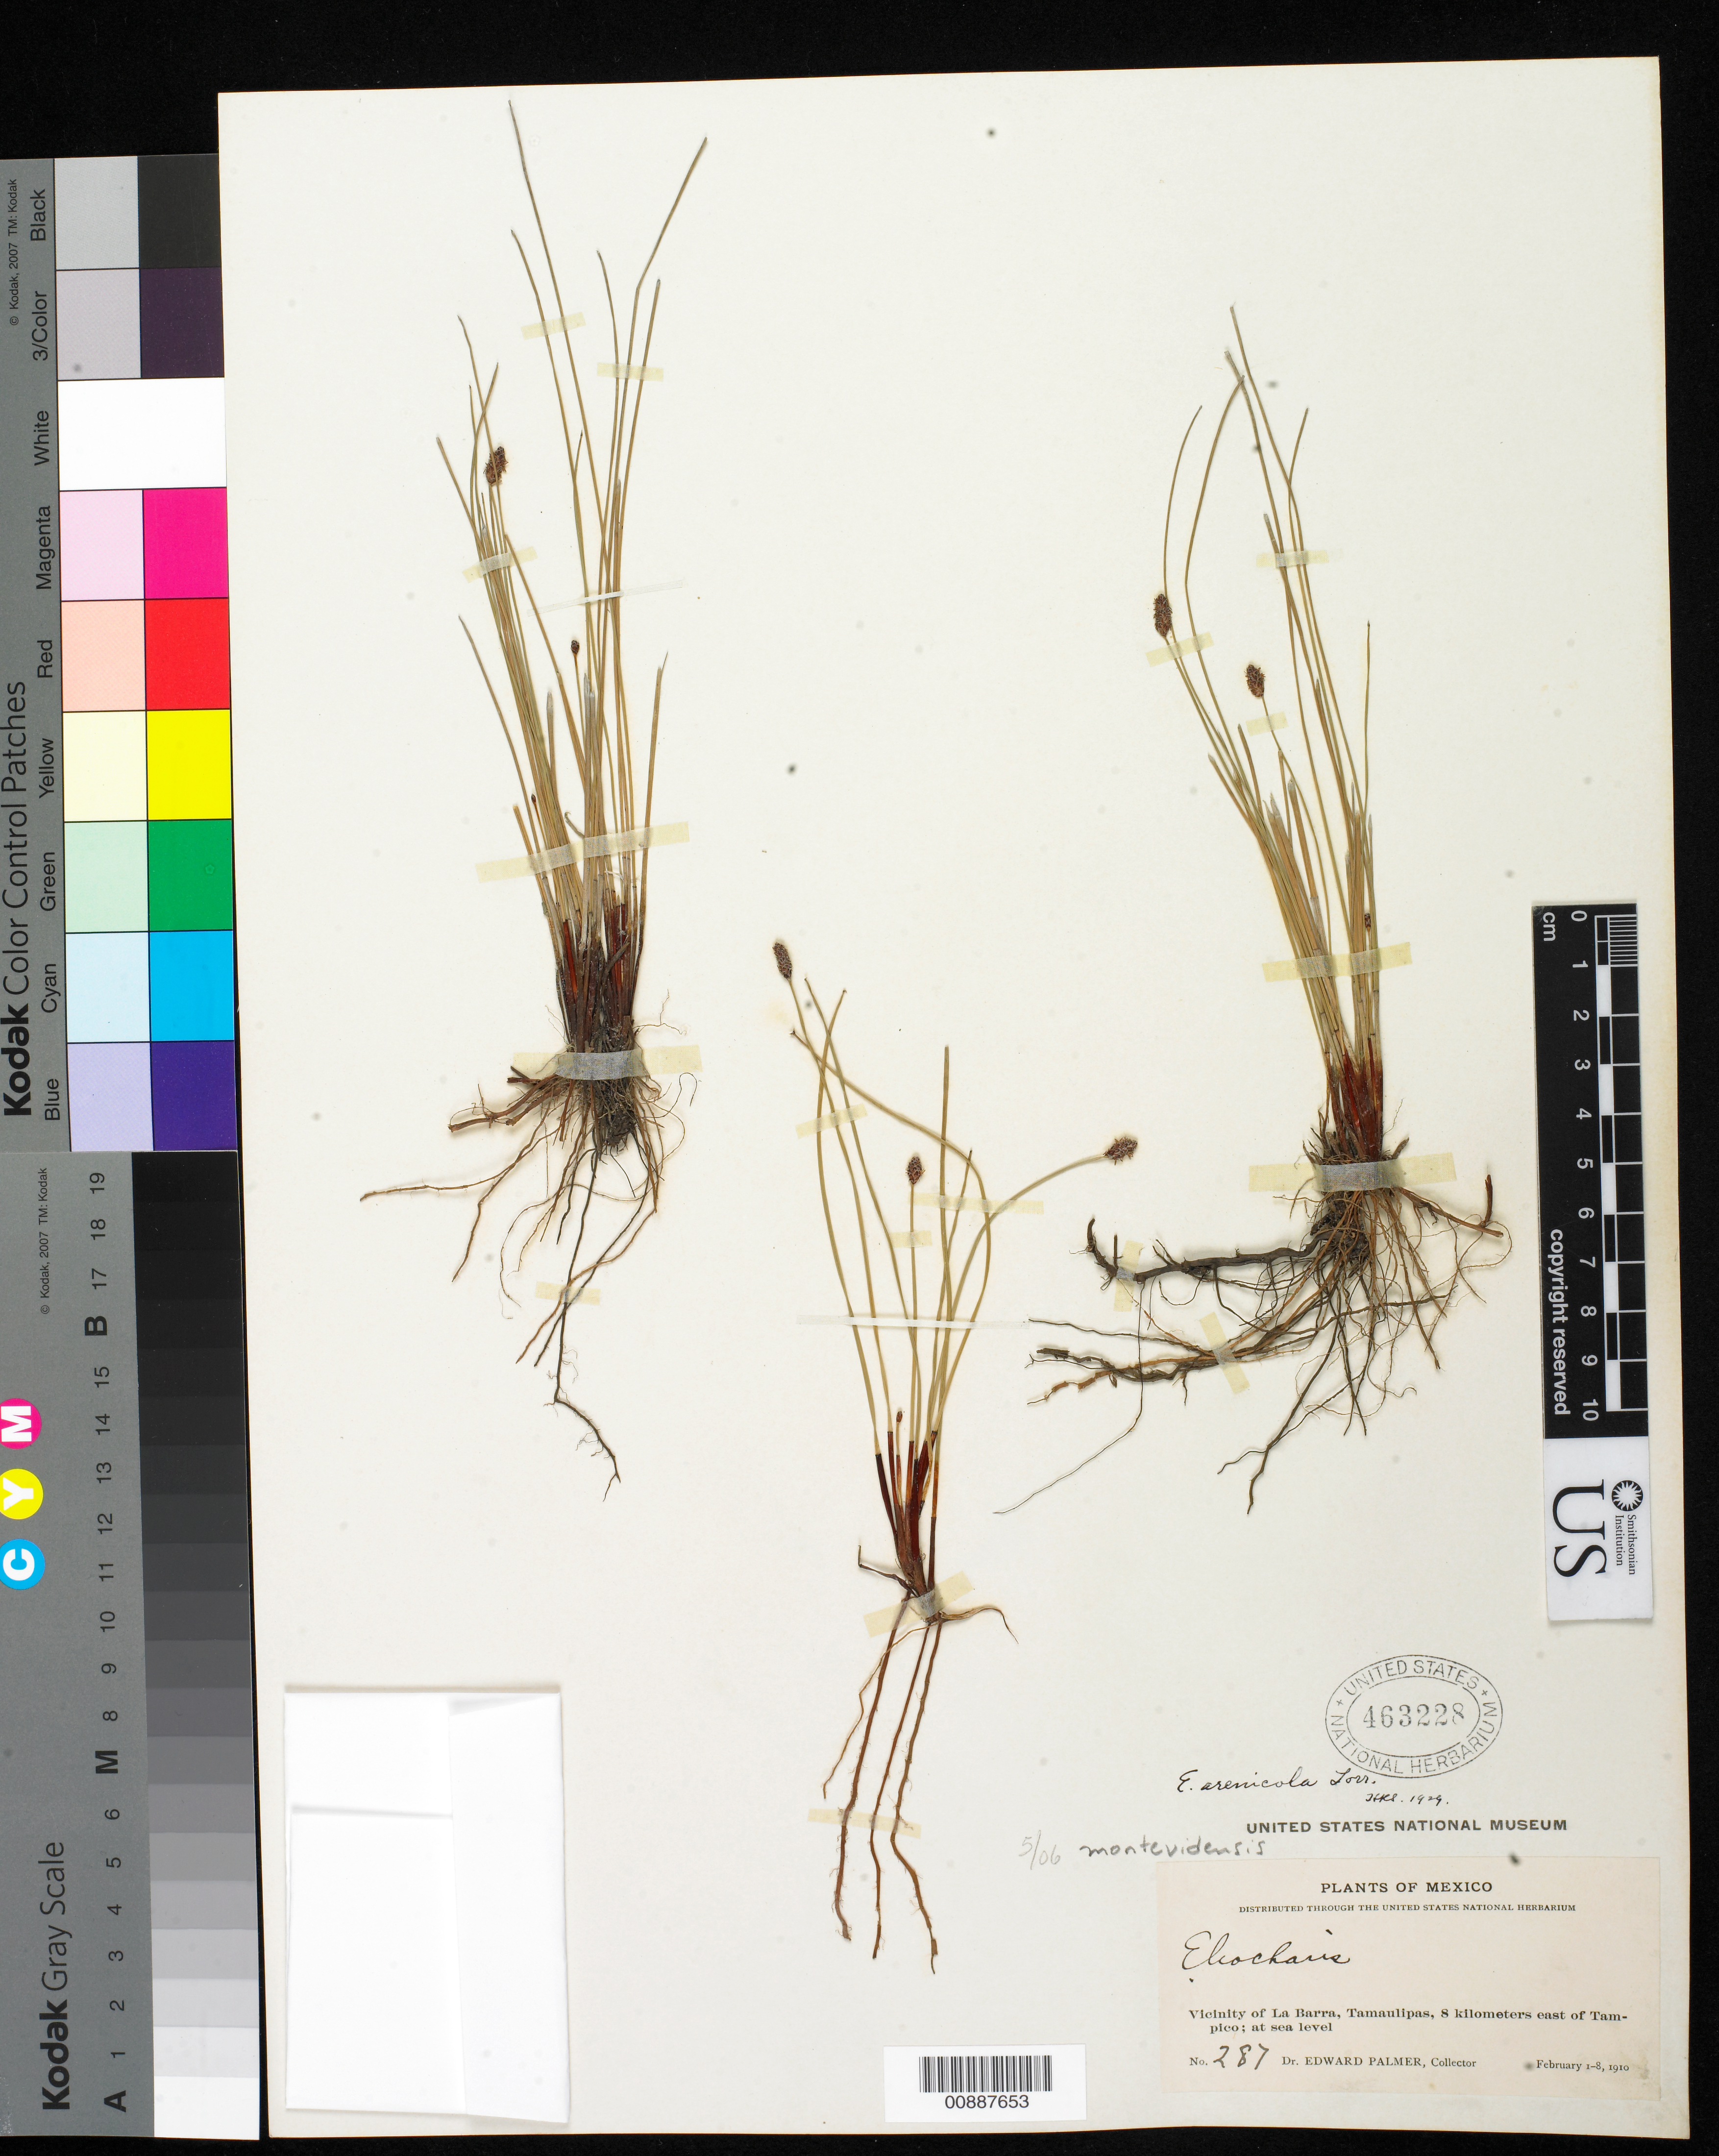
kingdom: Plantae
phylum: Tracheophyta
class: Liliopsida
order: Poales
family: Cyperaceae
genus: Eleocharis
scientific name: Eleocharis montevidensis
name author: Kunth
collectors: E. Palmer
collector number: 287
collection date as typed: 01 Feb 1910 to 08 Feb 1910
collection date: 1910-02-01/1910-02-08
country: Mexico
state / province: Tamaulipas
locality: Vicinity of La Barra, 8 Kilometers east of Tampico.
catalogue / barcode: US 463228